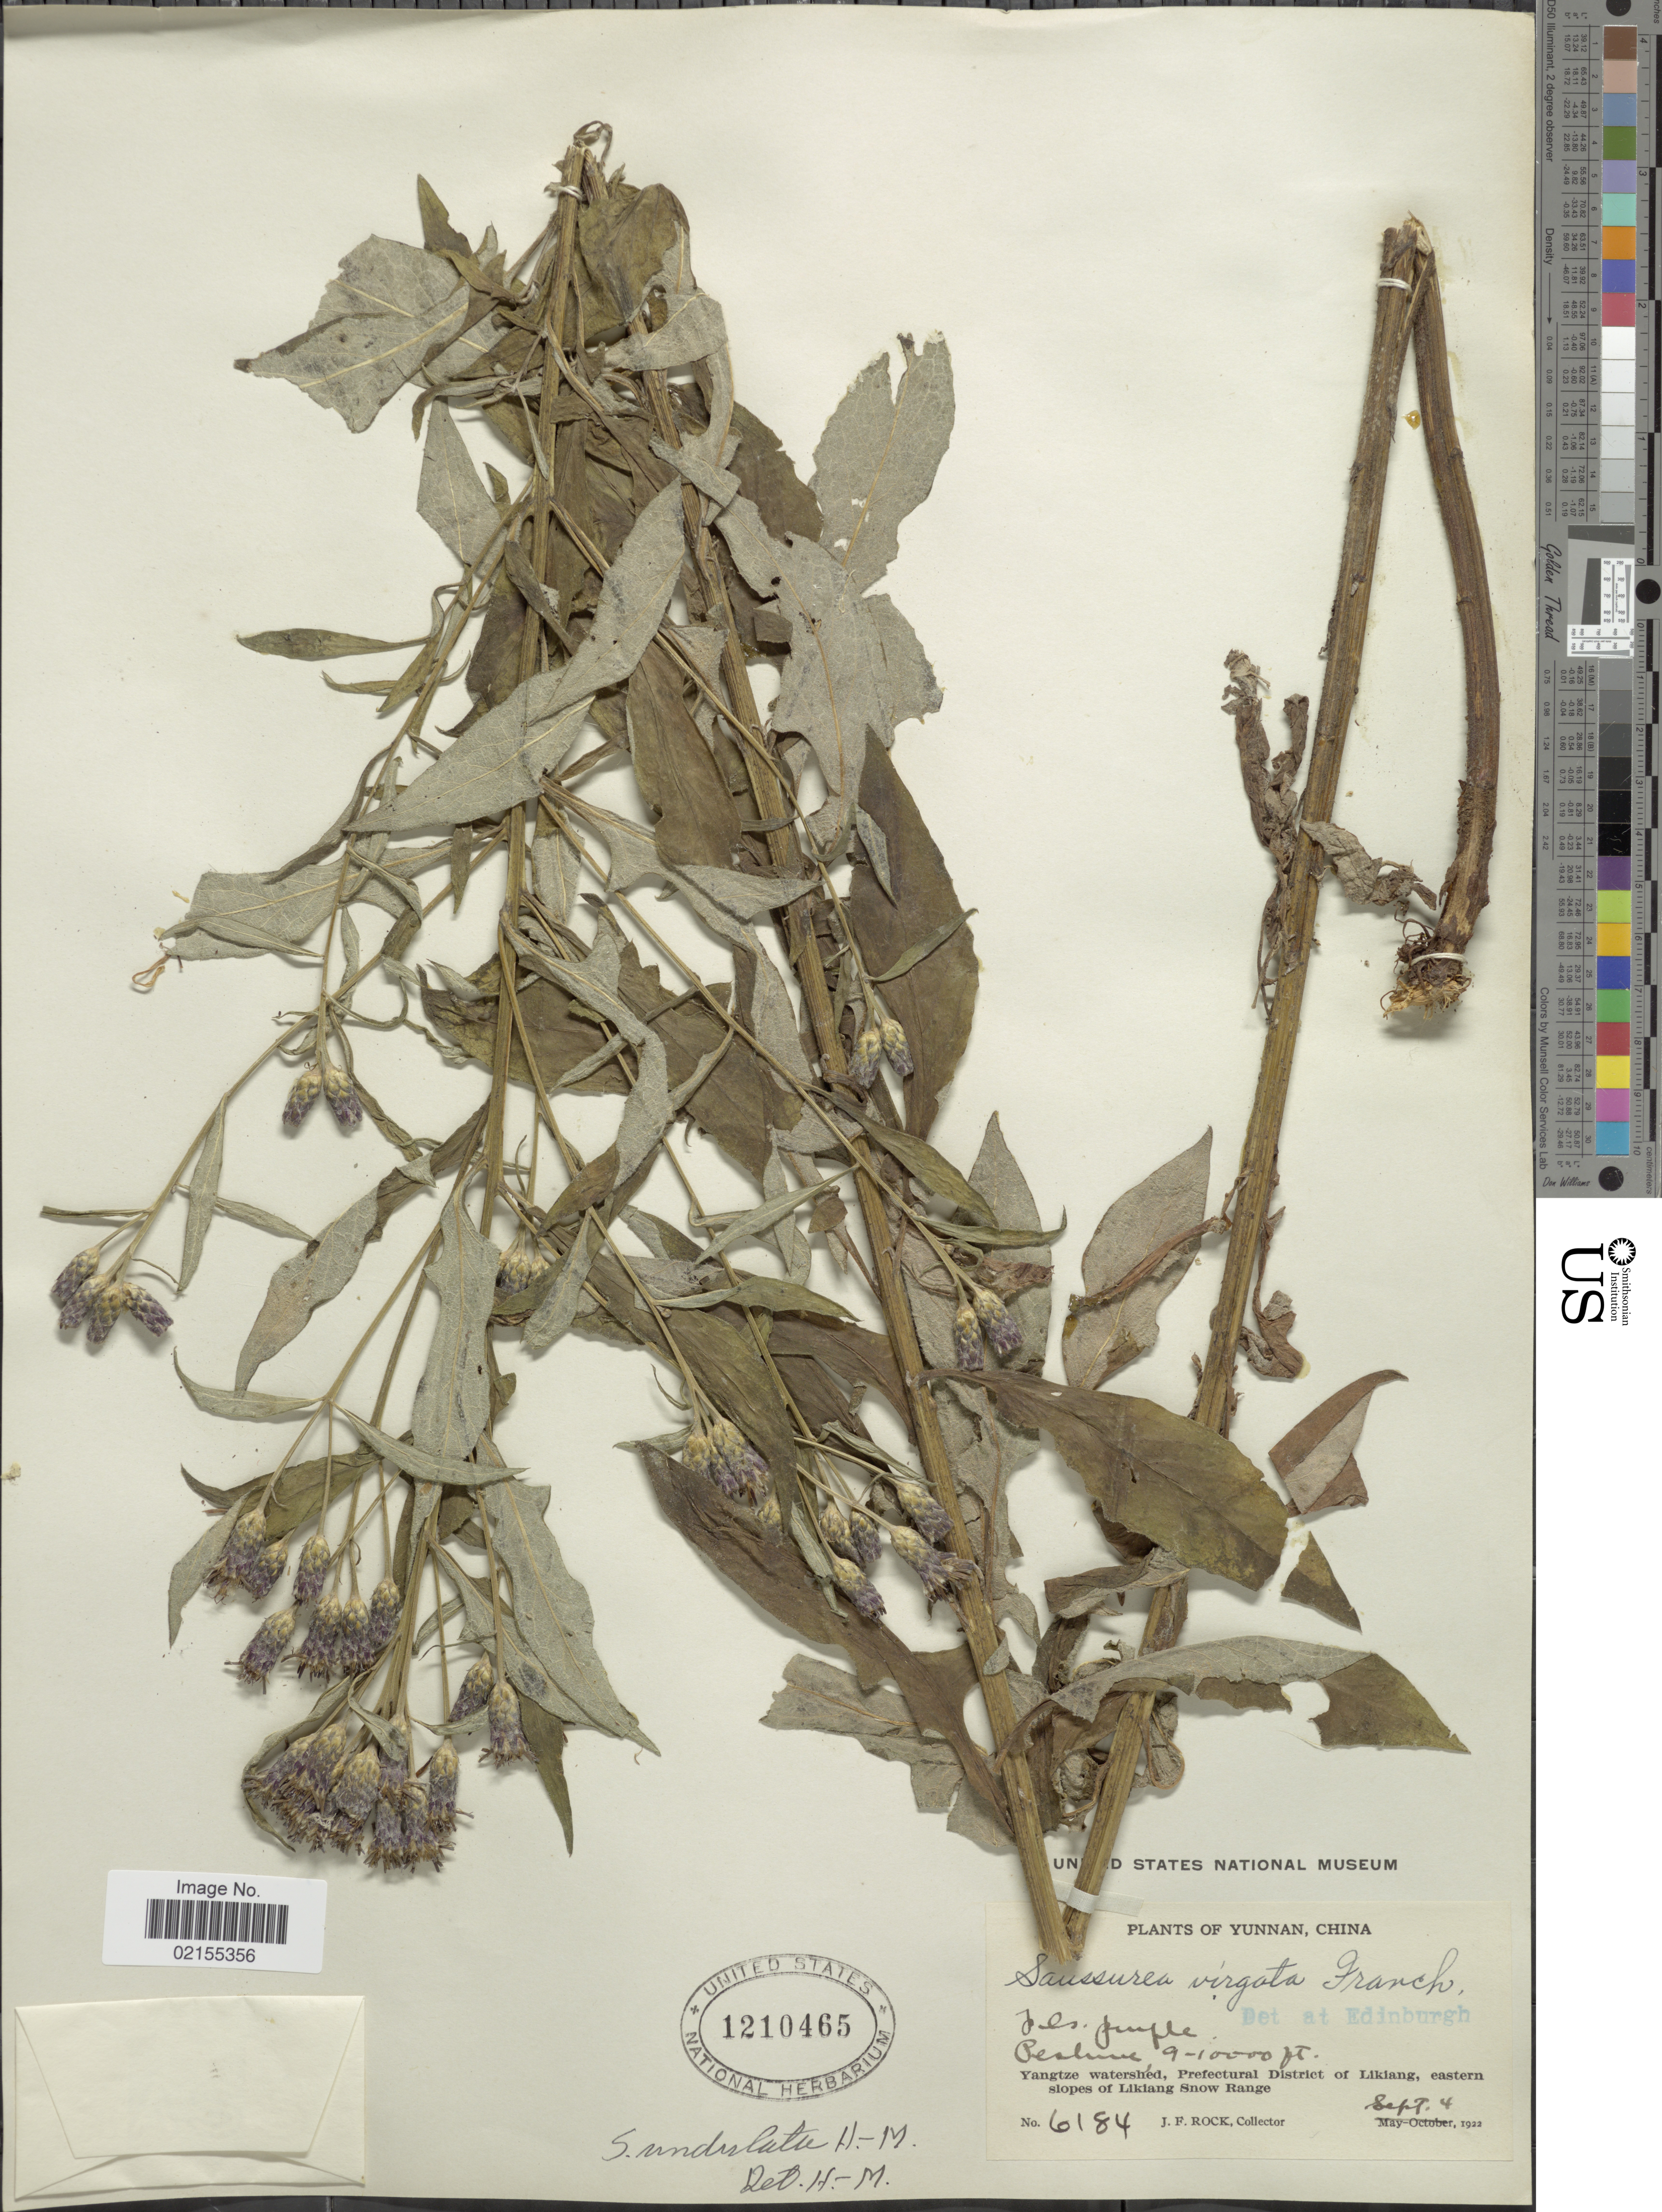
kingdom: Plantae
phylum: Tracheophyta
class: Magnoliopsida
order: Asterales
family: Asteraceae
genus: Saussurea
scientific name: Saussurea undulata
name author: Hand.-Mazz.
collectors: J. Rock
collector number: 6184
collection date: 1922-09-04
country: China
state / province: Yunnan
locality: Yangtze watershed, Prefectural District of Likiang, eastern slopes of Likiang Snow Range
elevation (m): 2743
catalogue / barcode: US 1210465